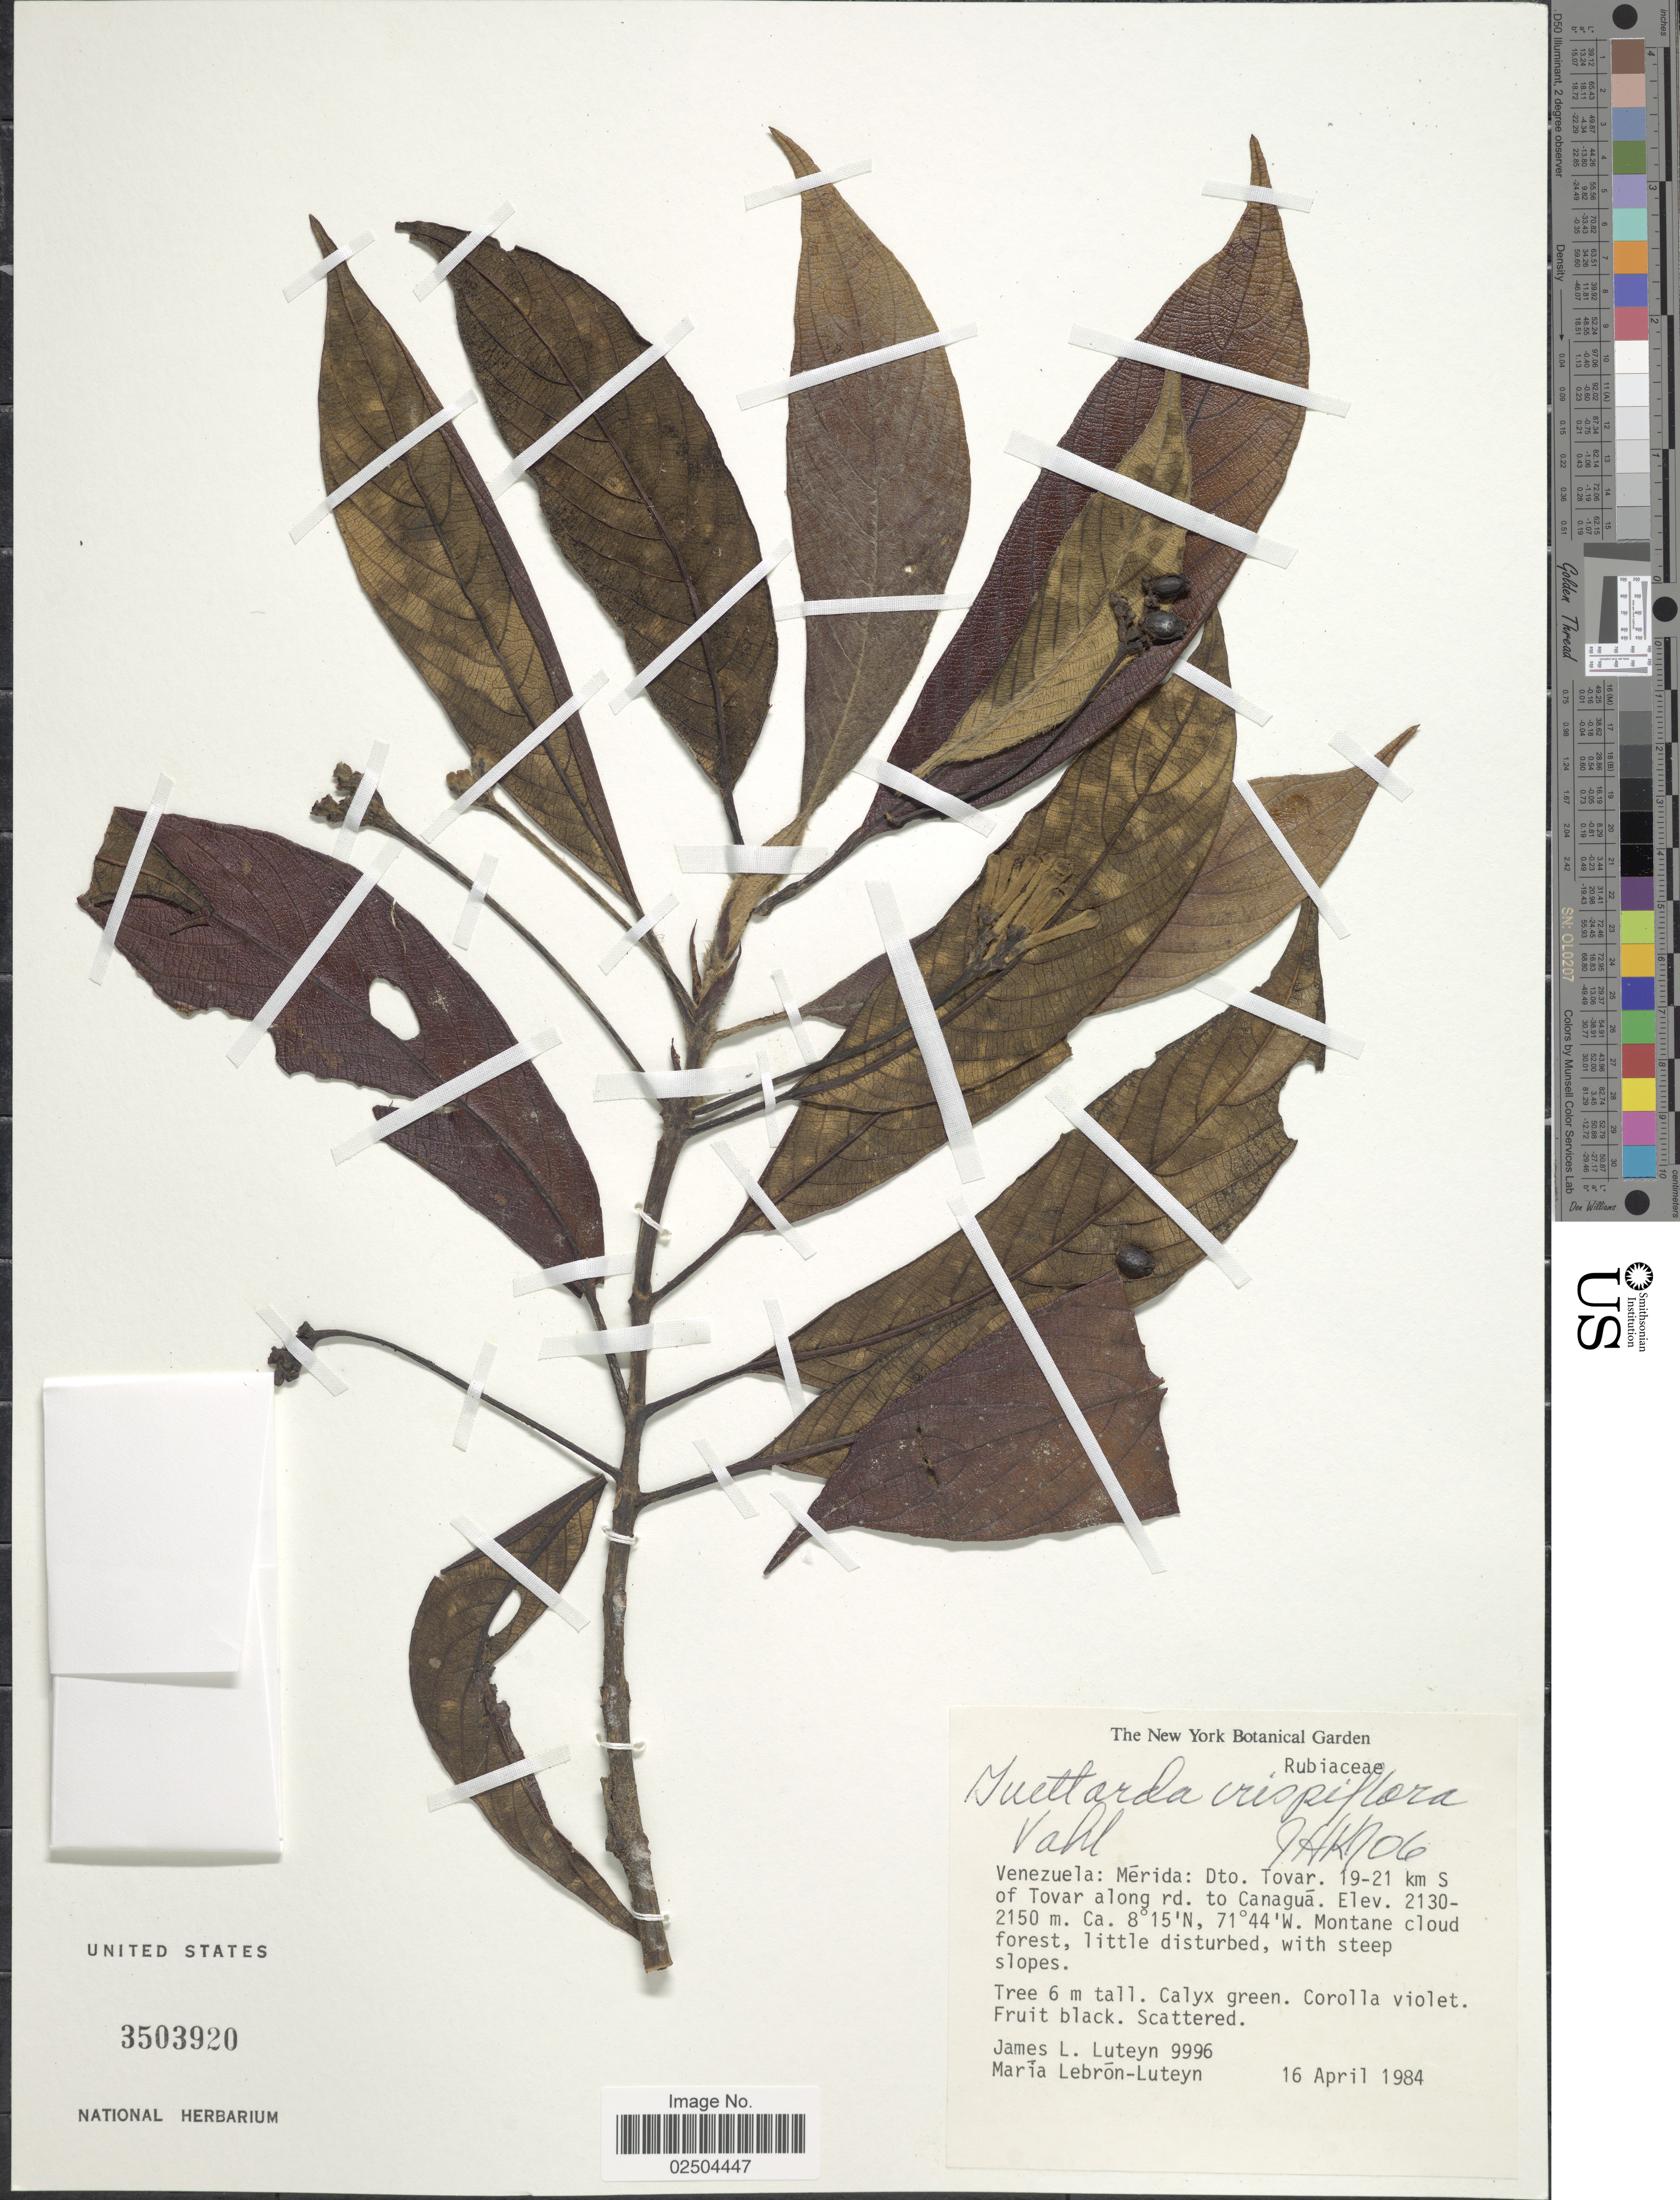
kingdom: Plantae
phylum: Tracheophyta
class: Magnoliopsida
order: Gentianales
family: Rubiaceae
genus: Guettarda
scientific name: Guettarda crispiflora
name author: Vahl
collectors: J. L. Luteyn & M. L. Lebrón-Luteyn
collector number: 9996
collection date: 1984-04-16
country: Venezuela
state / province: Mérida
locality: Venezuela: Merida, Dto. Tovar, 19-21 km S of Tovar along rd. to Canagua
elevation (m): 2130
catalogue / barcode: US 3503920